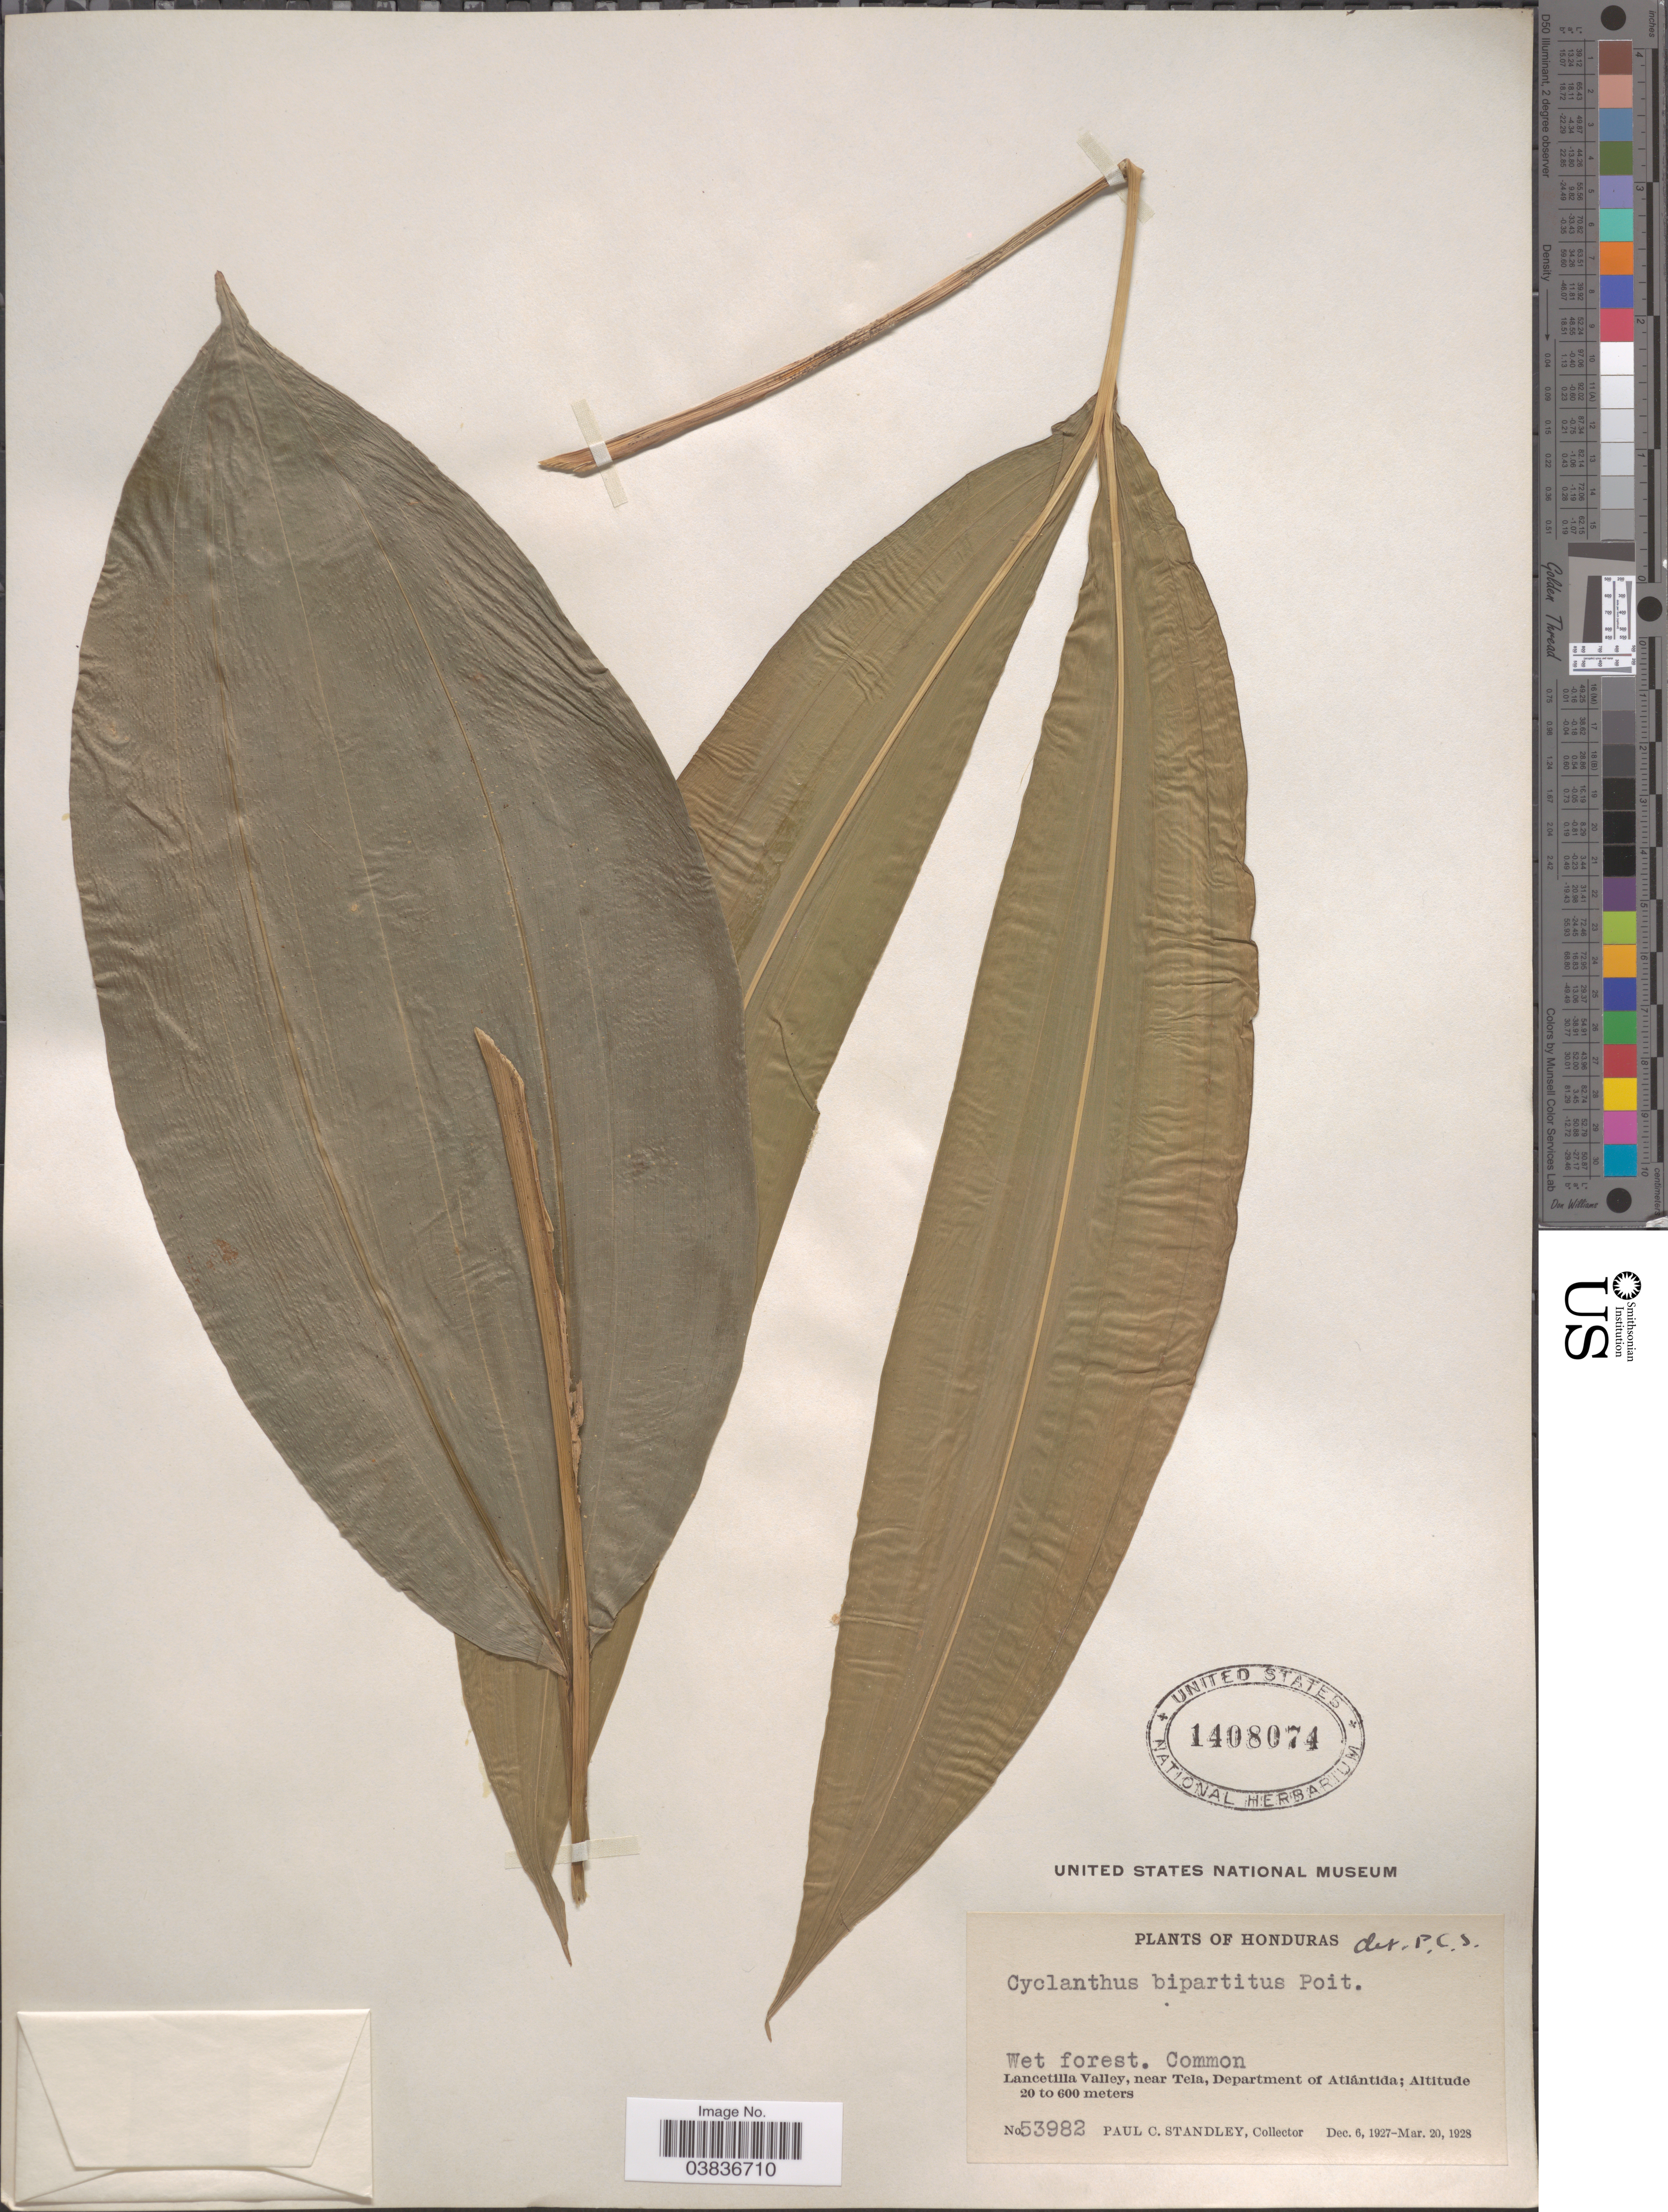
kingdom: Plantae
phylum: Tracheophyta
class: Liliopsida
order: Pandanales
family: Cyclanthaceae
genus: Cyclanthus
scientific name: Cyclanthus bipartitus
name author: Poit. ex A. Rich.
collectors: P. C. Standley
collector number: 53982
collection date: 1927-12-06/1928-03-20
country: Honduras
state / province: Atlantida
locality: Lancetilla Valley, near Tela, Department of Atlántida.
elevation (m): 20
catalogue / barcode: US 1408074